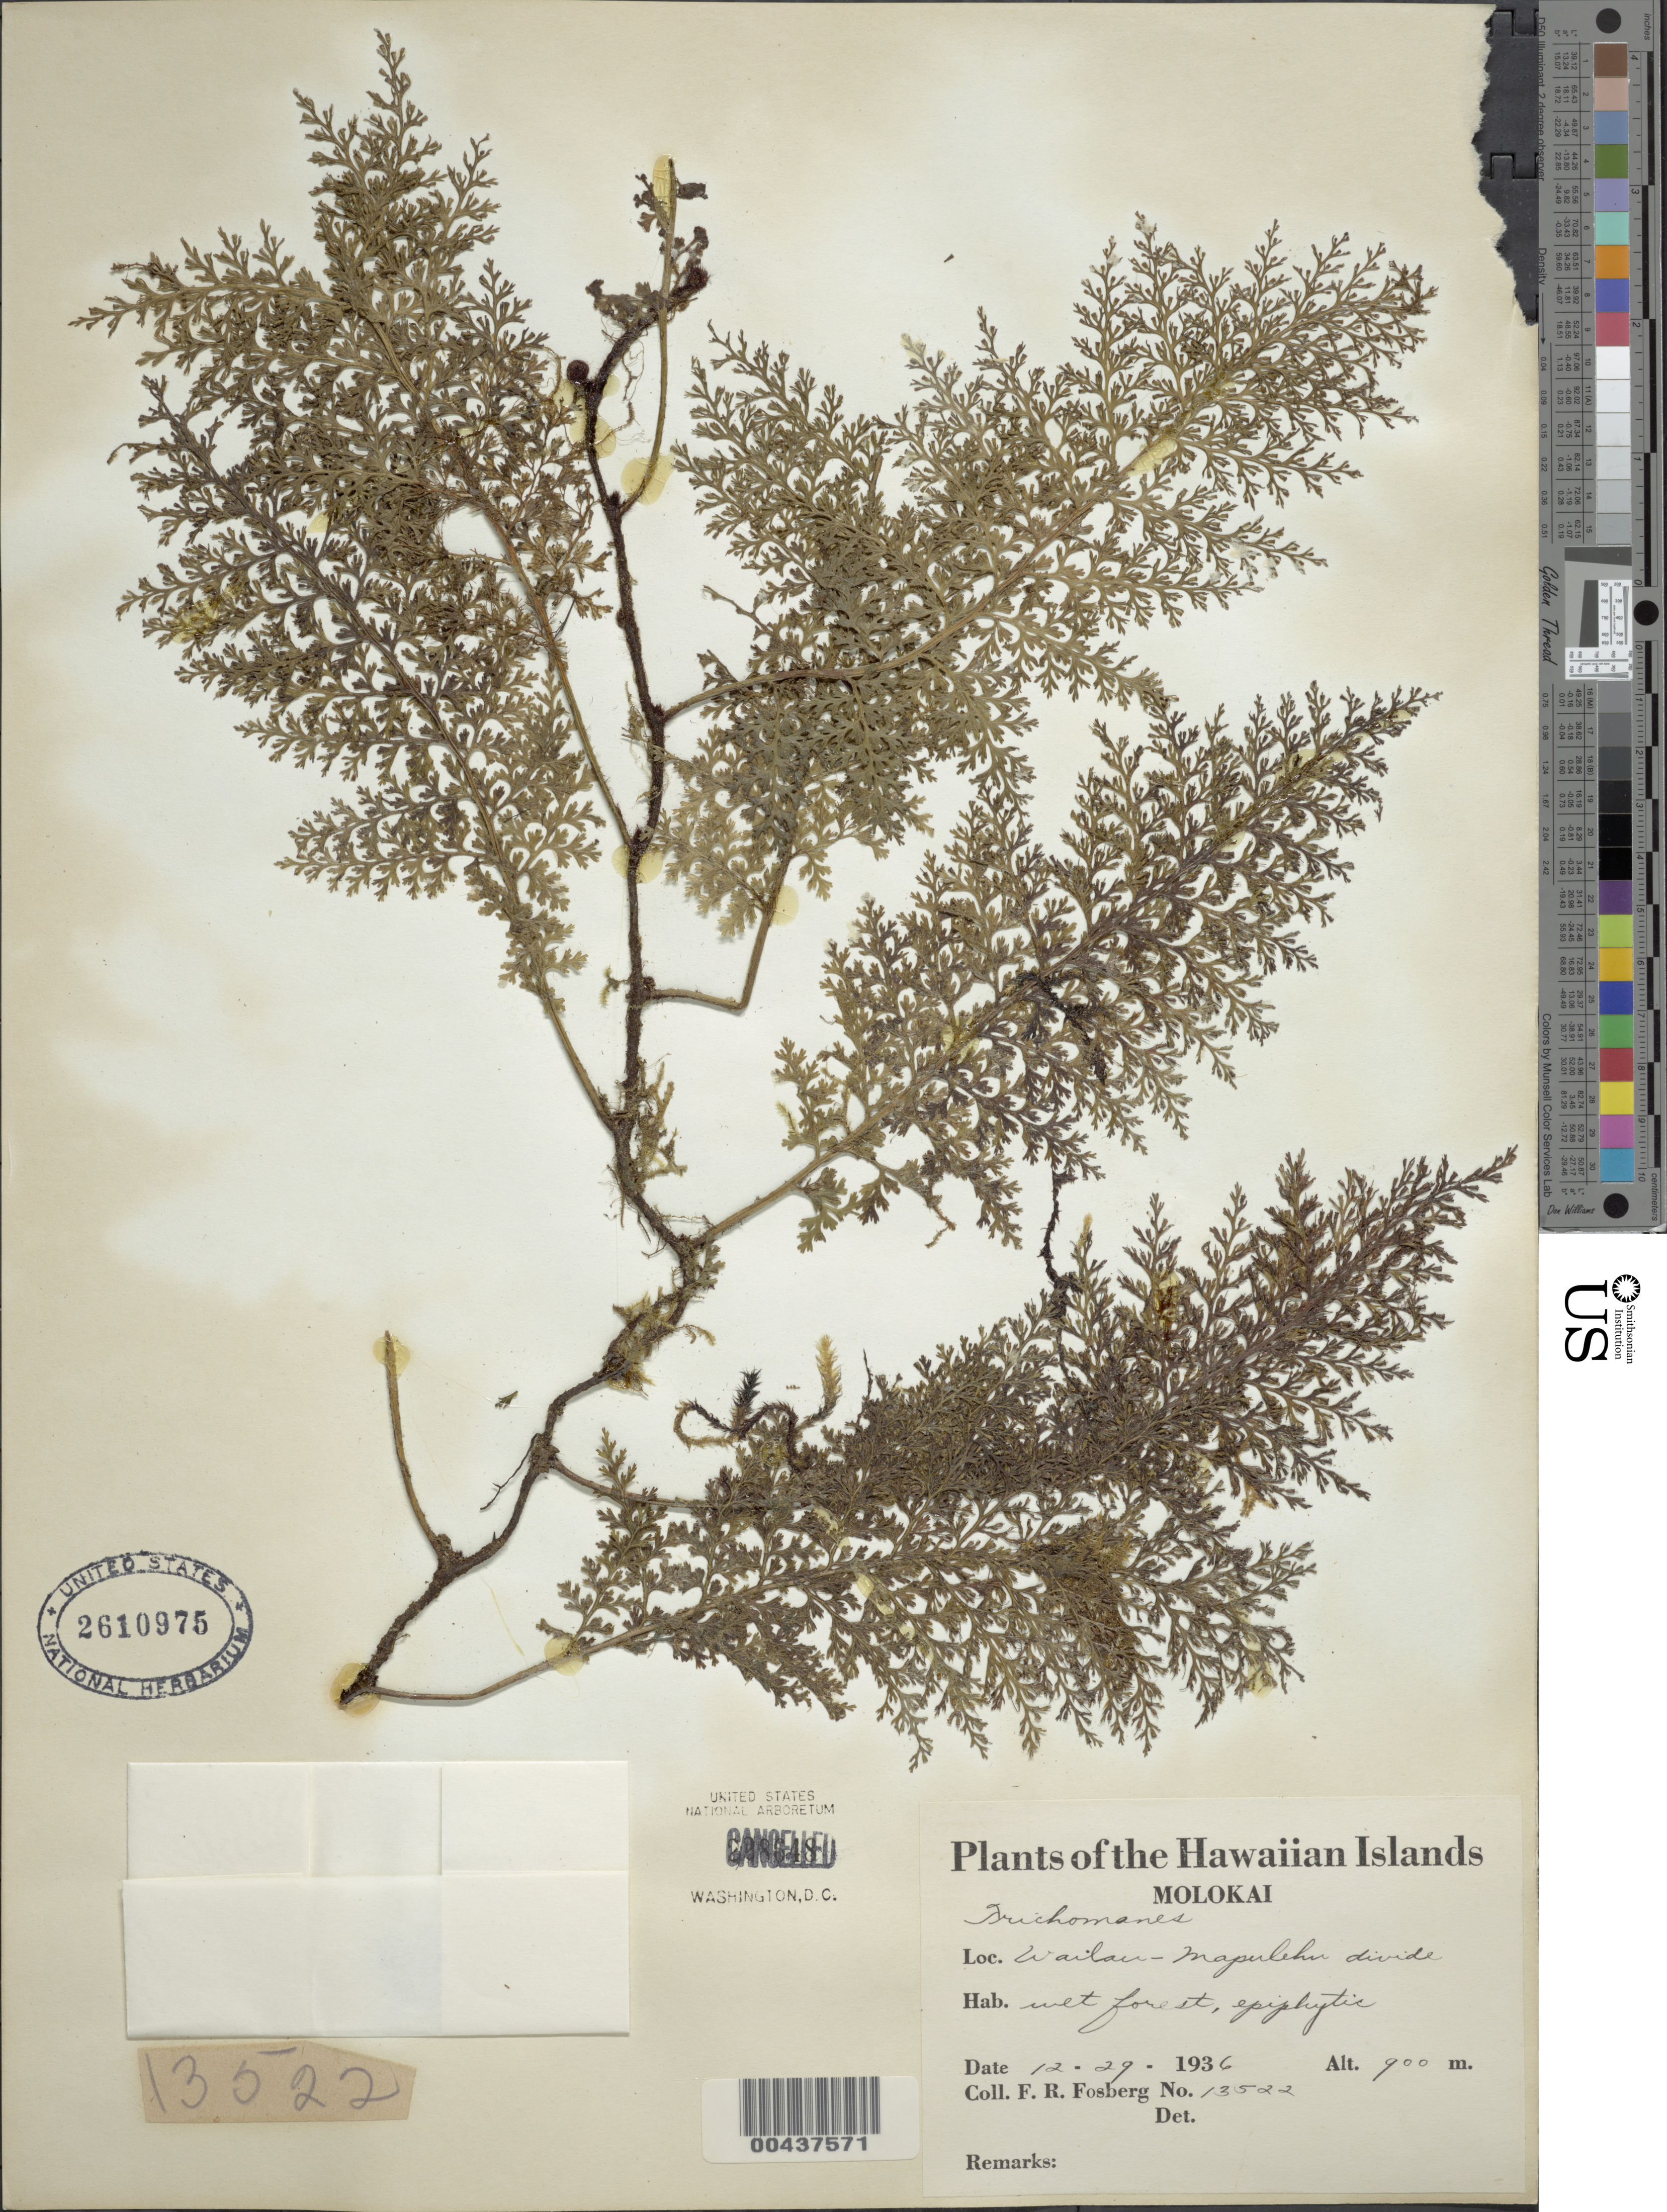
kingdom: Plantae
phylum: Tracheophyta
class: Polypodiopsida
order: Hymenophyllales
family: Hymenophyllaceae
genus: Vandenboschia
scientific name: Vandenboschia davallioides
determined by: Palmer, D. D.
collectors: F. R. Fosberg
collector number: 13522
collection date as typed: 29 Dec 1936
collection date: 1936-12-29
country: United States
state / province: Hawaii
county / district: Maui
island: Moloka'i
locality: Wailau-Mapulehu divide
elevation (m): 900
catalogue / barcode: US 2610975